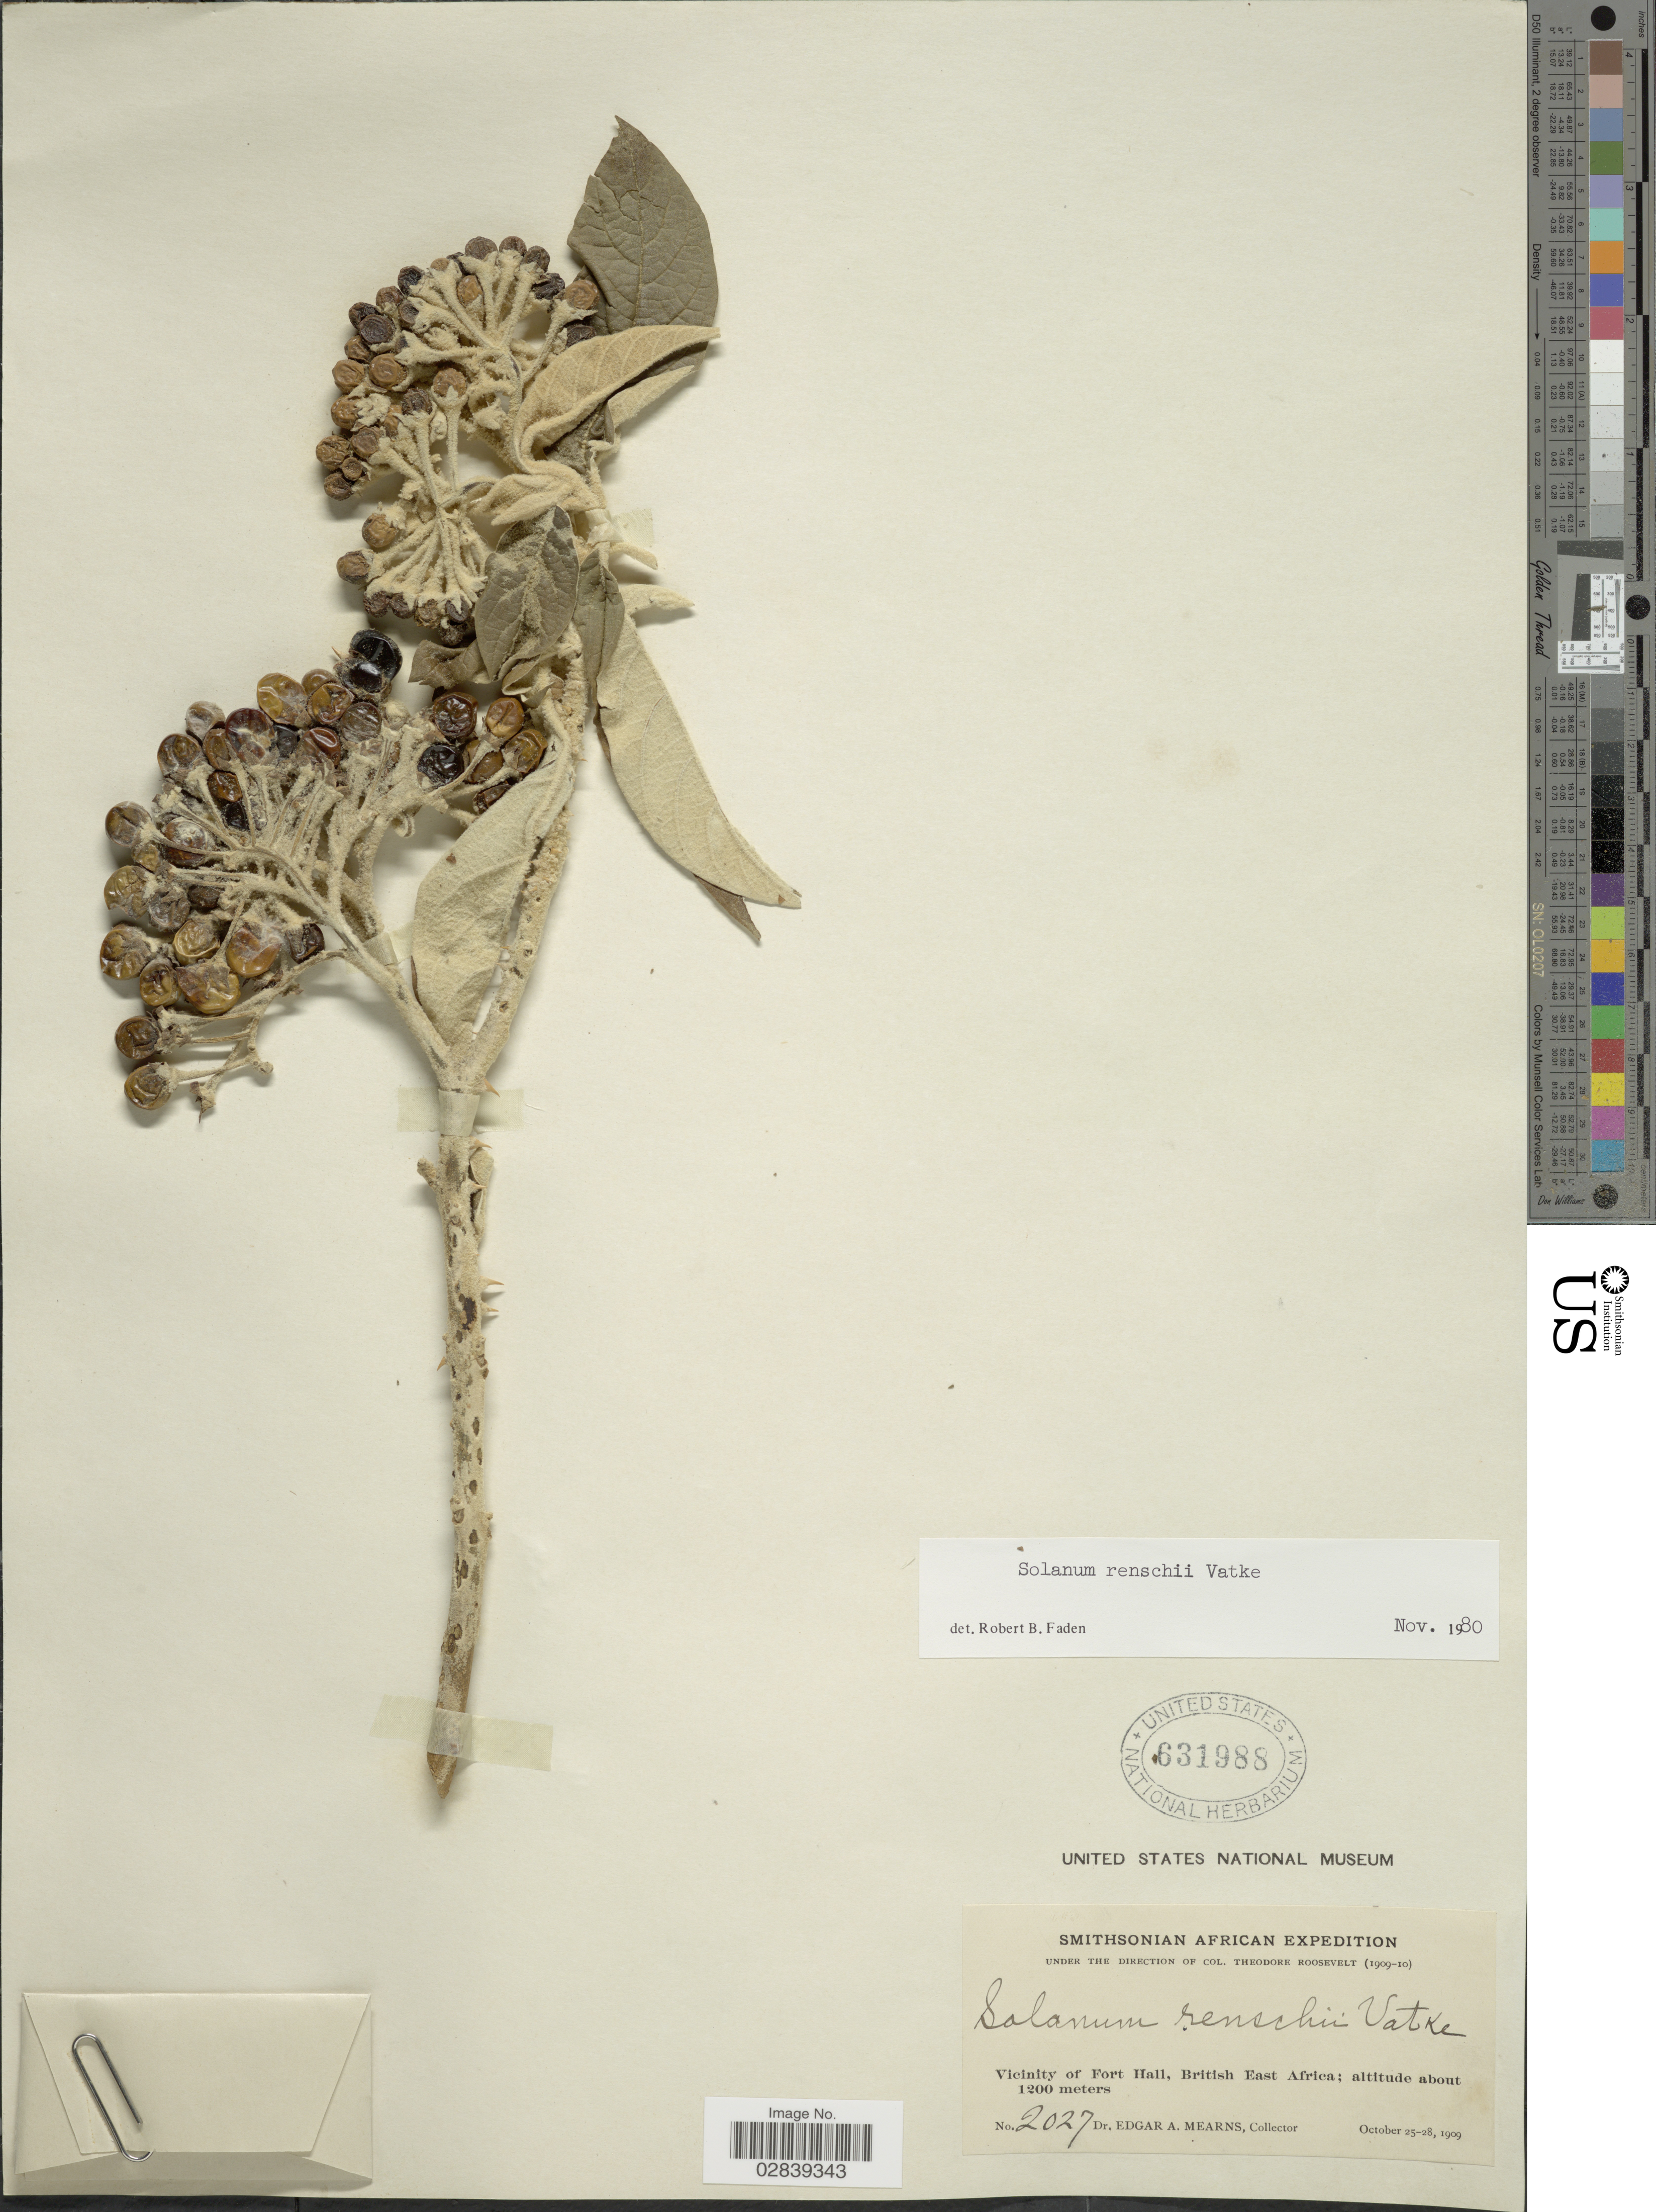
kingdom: Plantae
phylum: Tracheophyta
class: Magnoliopsida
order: Solanales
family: Solanaceae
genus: Solanum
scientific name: Solanum renschii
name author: Vatke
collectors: E. A. Mearns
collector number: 2027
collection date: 1909-10-25/1909-10-28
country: Kenya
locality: Vicinity of Fort Hall, British East Africa.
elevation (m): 1200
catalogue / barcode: US 631988